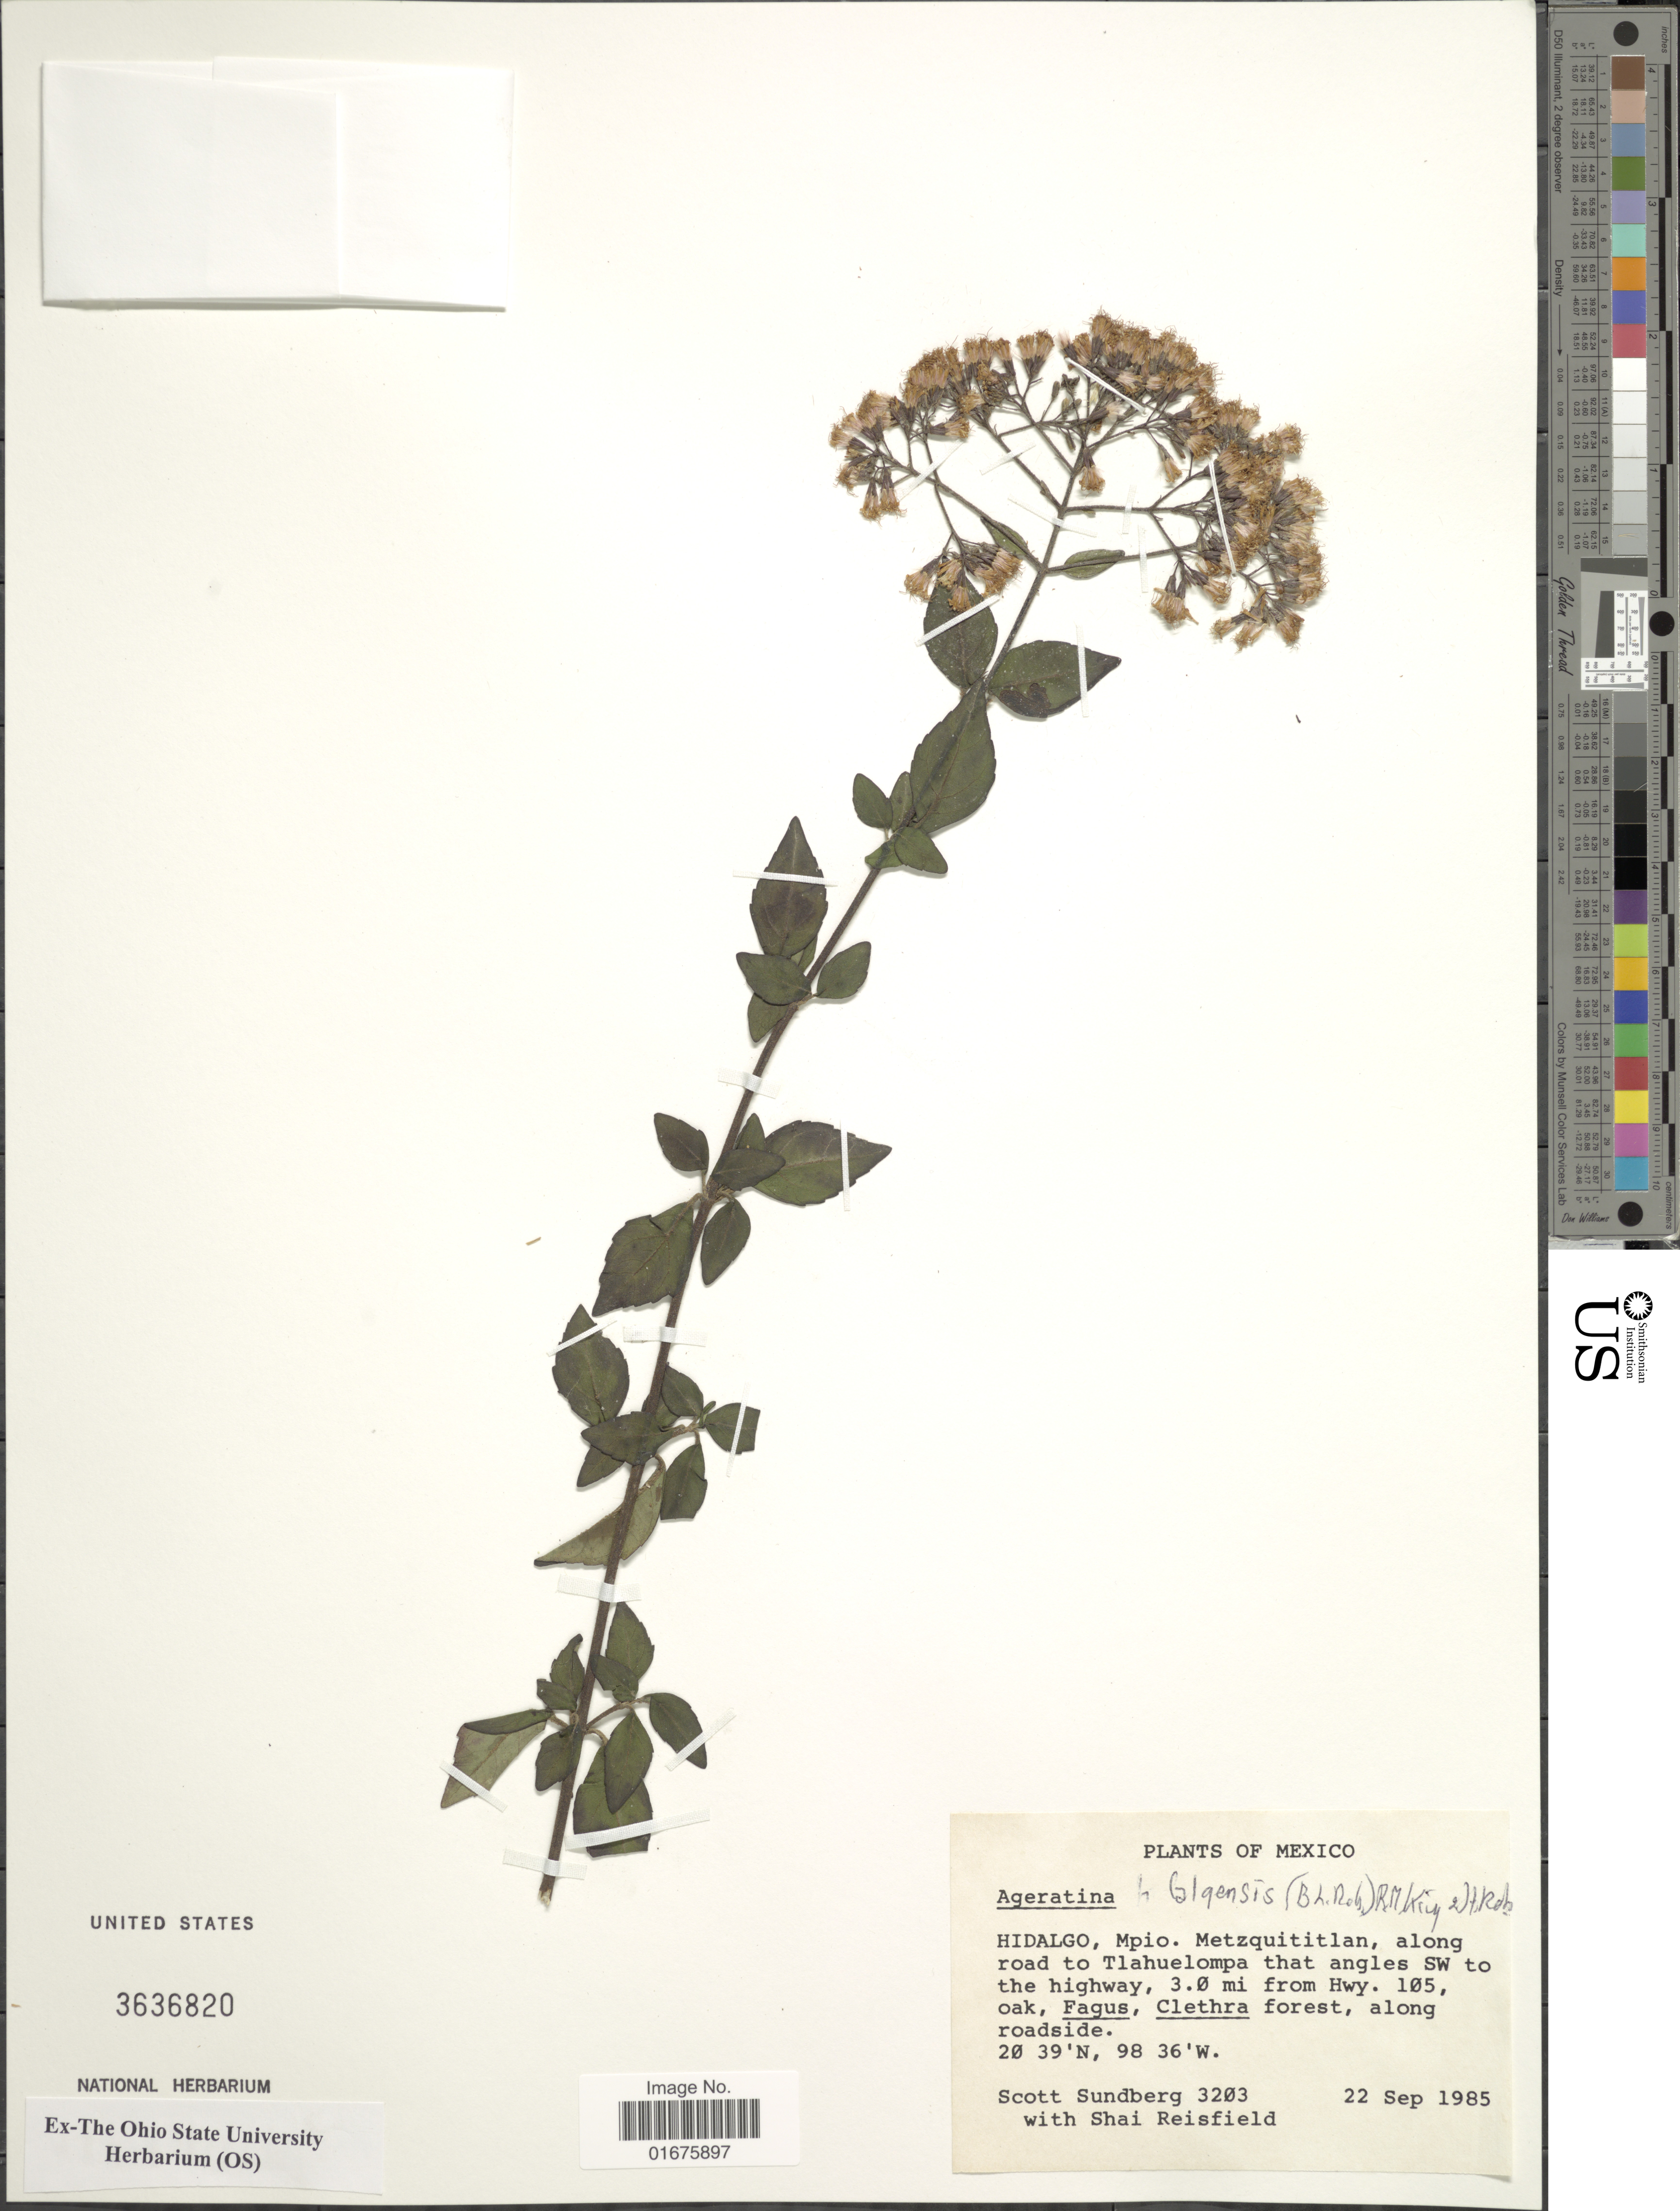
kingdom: Plantae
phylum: Tracheophyta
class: Magnoliopsida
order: Asterales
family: Asteraceae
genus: Ageratina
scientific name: Ageratina hidalgensis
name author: (B.L. Rob.) R.M. King & H. Rob.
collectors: S. D. Sundberg & S. Reisfield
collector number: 3203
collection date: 1985-09-22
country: Mexico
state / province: Hidalgo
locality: Mpio. Metzquititlan, along road to Tlahuelompa that angles SW to thehighway, 3.0 mi from Hwy. 105, oak, Fagus, Clethra forest, along roadside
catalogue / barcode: US 363820